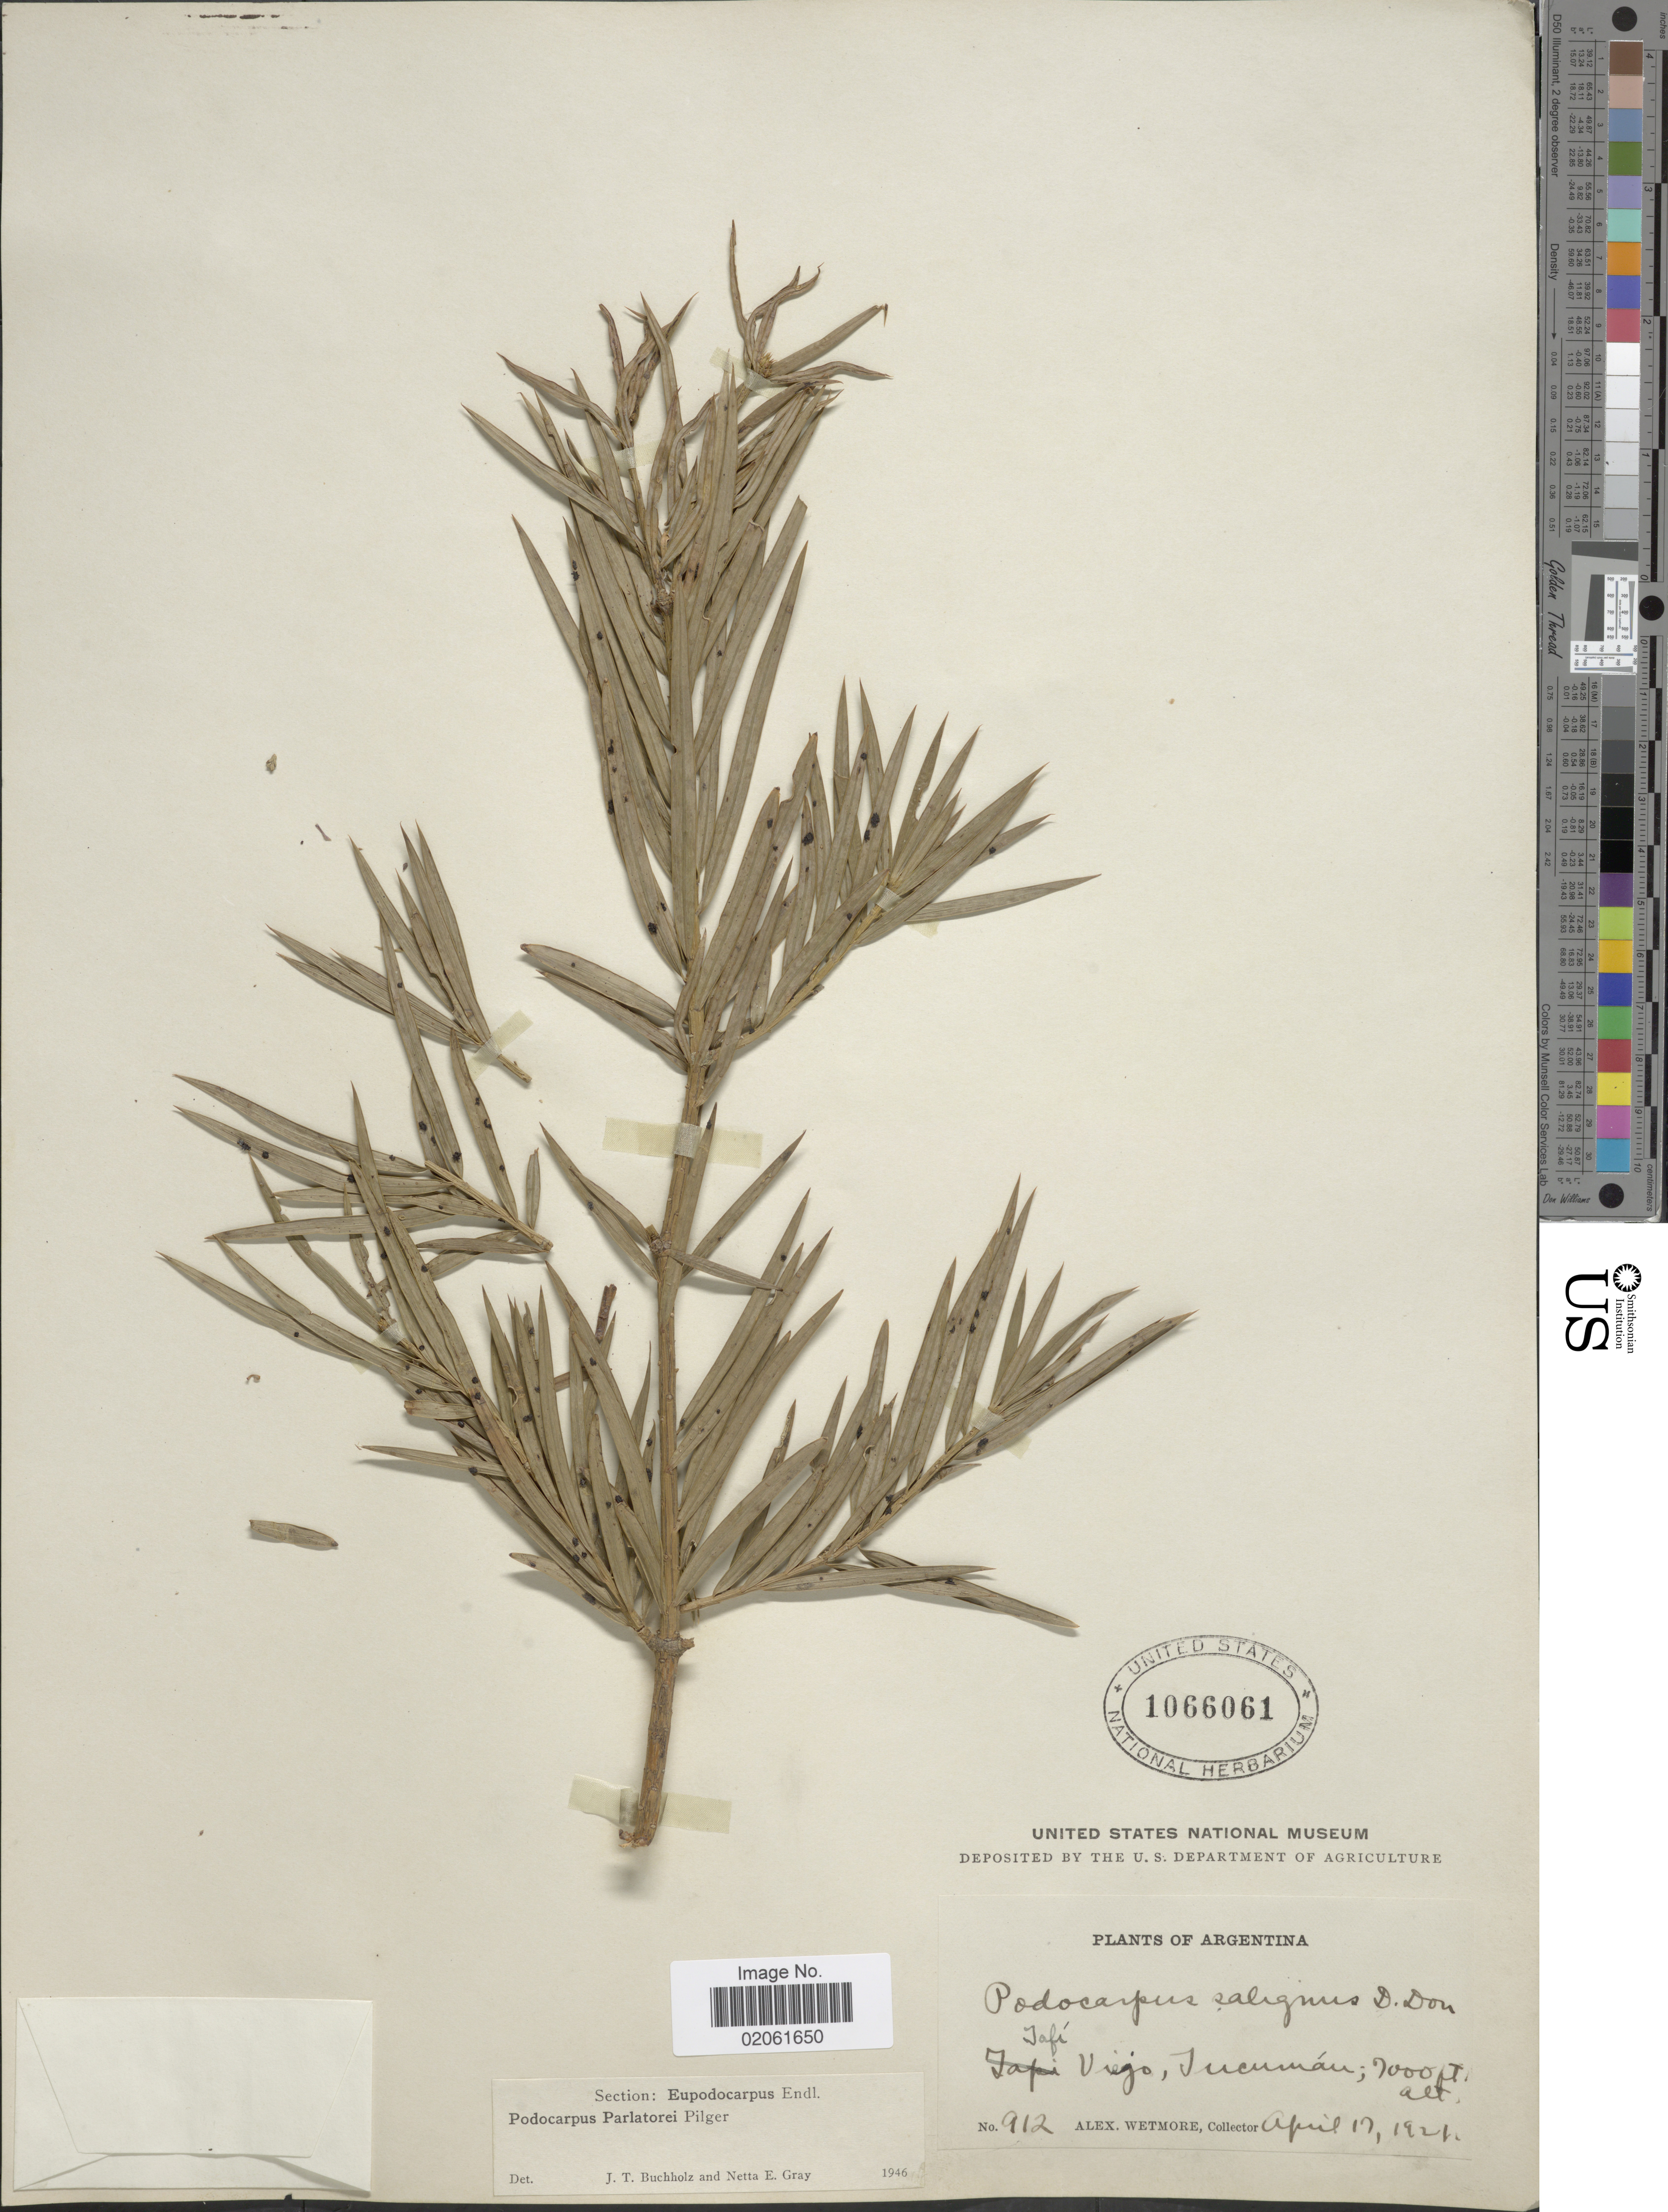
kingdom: Plantae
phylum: Tracheophyta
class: Pinopsida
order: Pinales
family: Podocarpaceae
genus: Podocarpus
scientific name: Podocarpus parlatorei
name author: Pilg.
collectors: A. Wetmore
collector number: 912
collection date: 1921-04-17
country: Argentina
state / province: Tucuman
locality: Tafi Viejo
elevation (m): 2134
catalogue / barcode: US 1066061